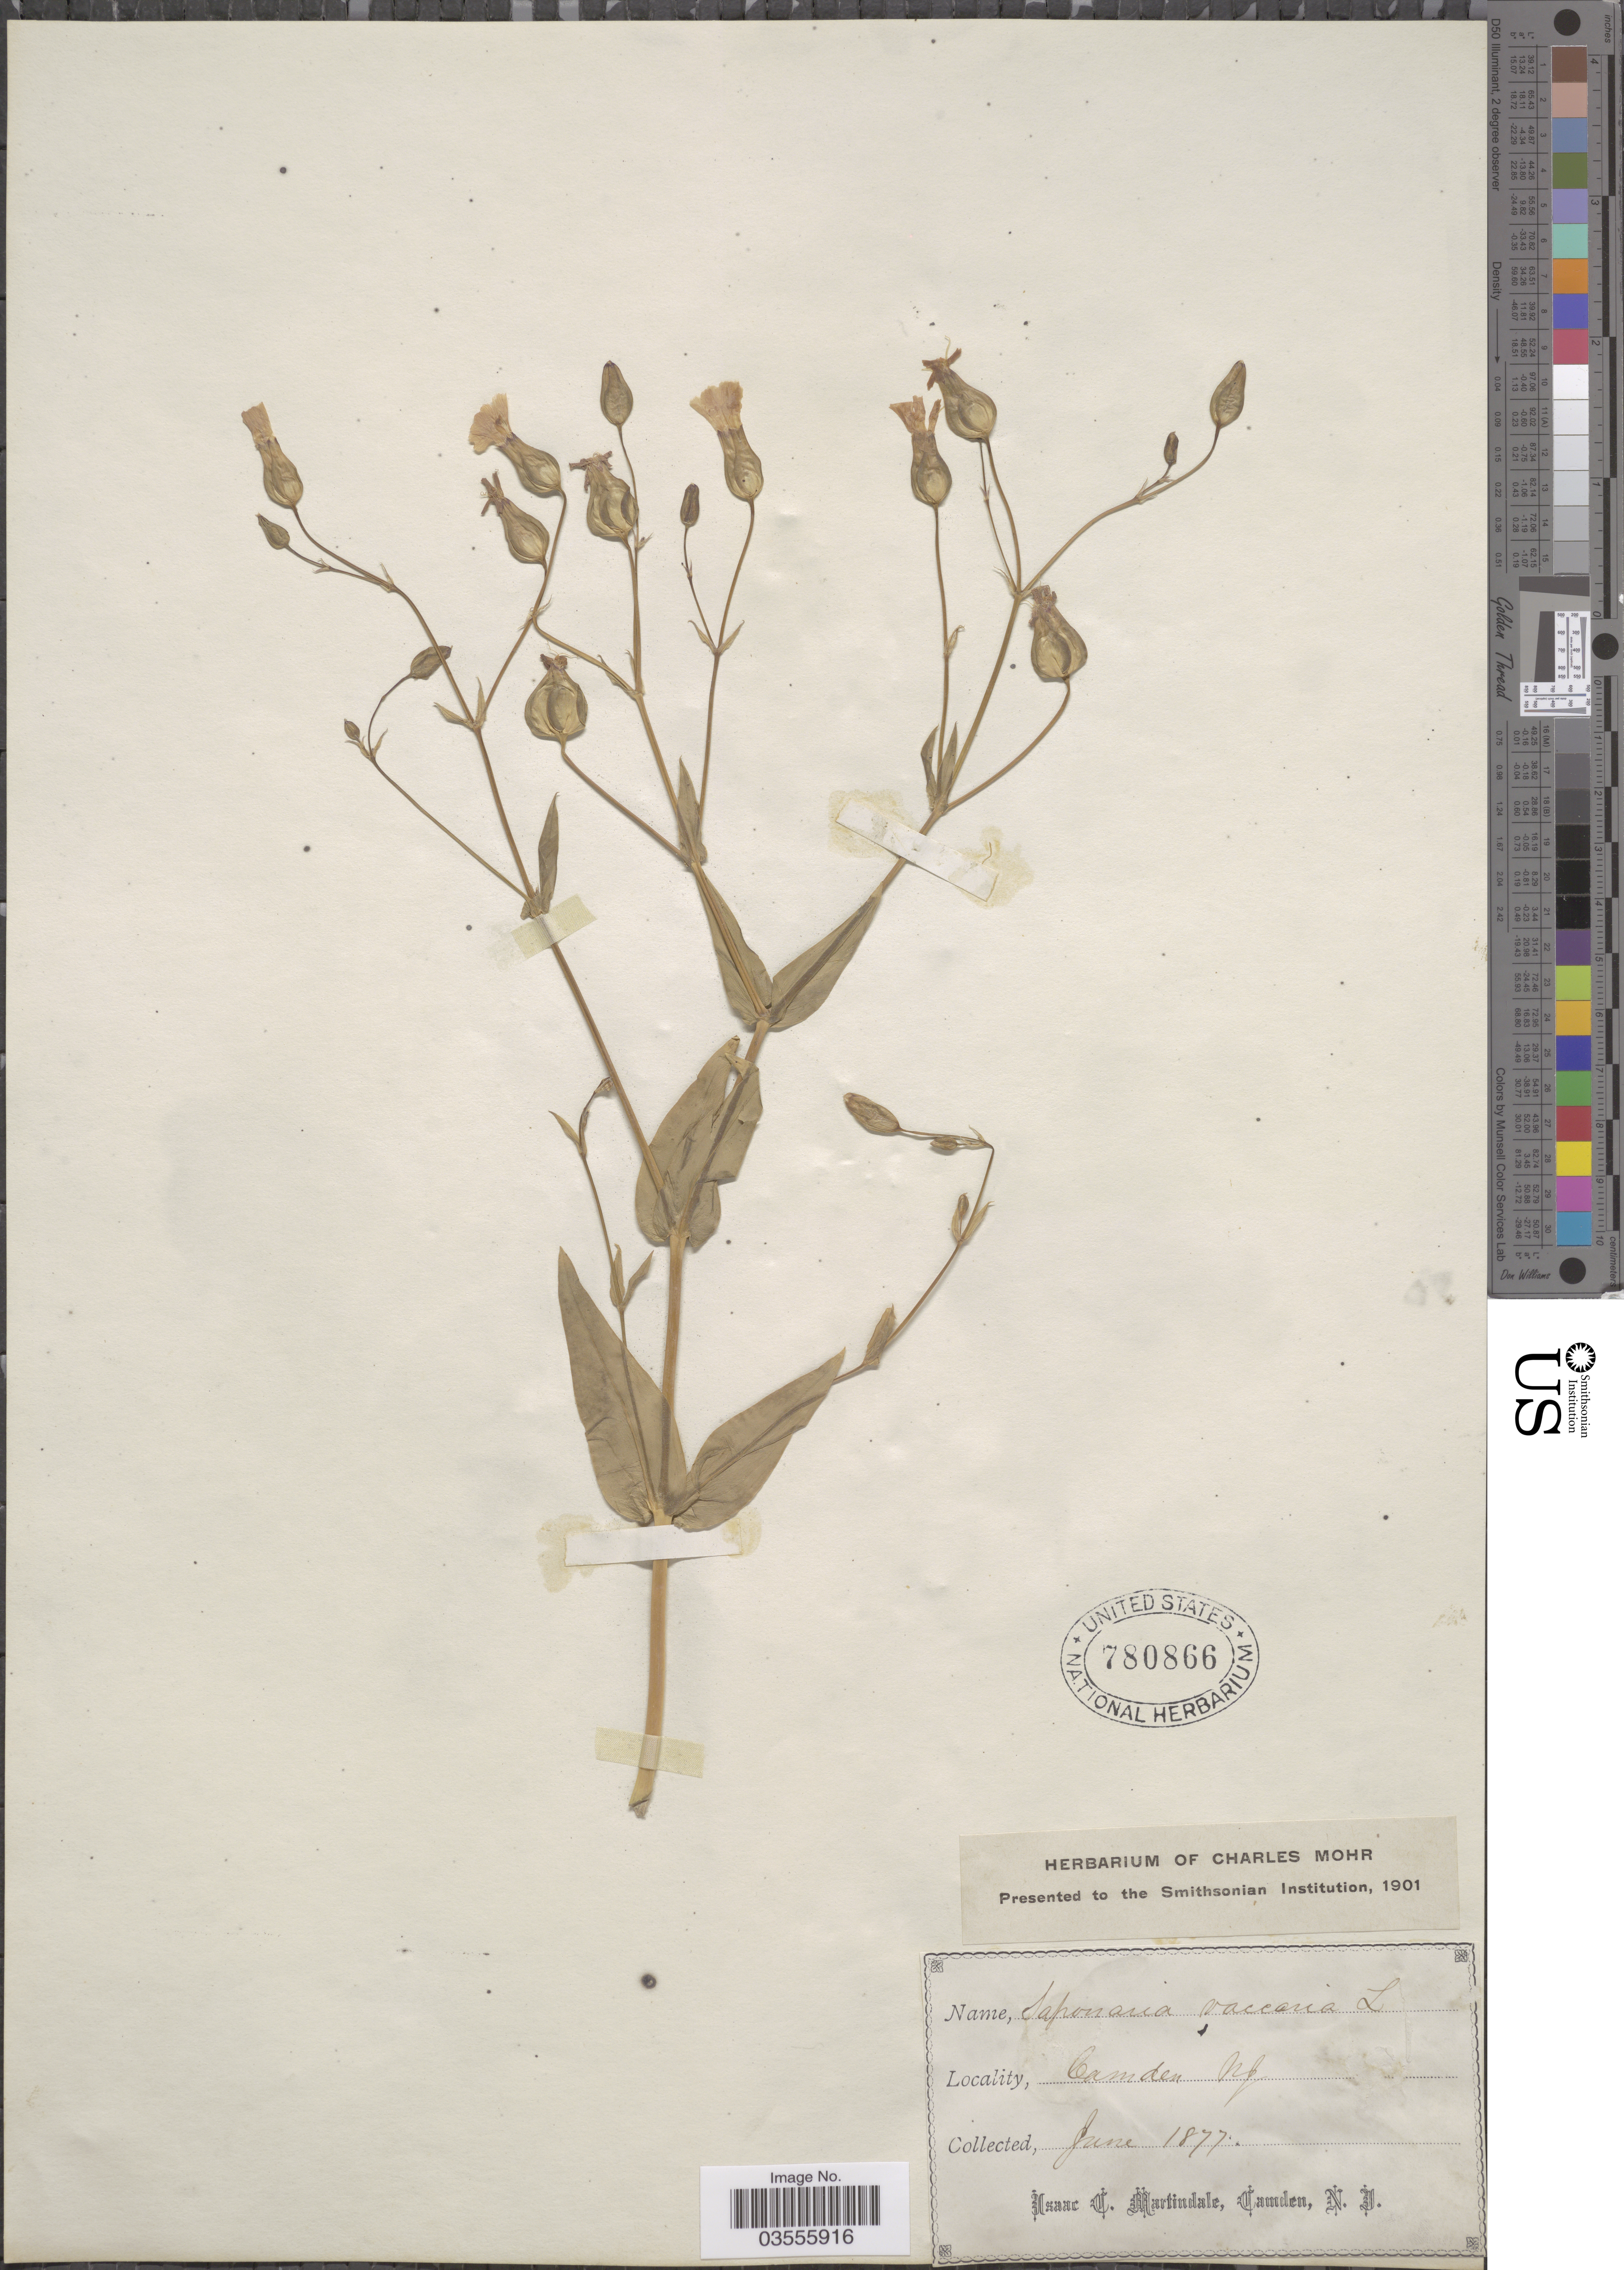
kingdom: Plantae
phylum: Tracheophyta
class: Magnoliopsida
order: Caryophyllales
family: Caryophyllaceae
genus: Gypsophila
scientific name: Gypsophila vaccaria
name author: (L.) Sm.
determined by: Strong, M. T., (US), Smithsonian Institution - National Museum of Natural History (UNITED STATES)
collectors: I. C. Martindale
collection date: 1877-06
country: United States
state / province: New Jersey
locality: Camden.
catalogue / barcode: US 780866